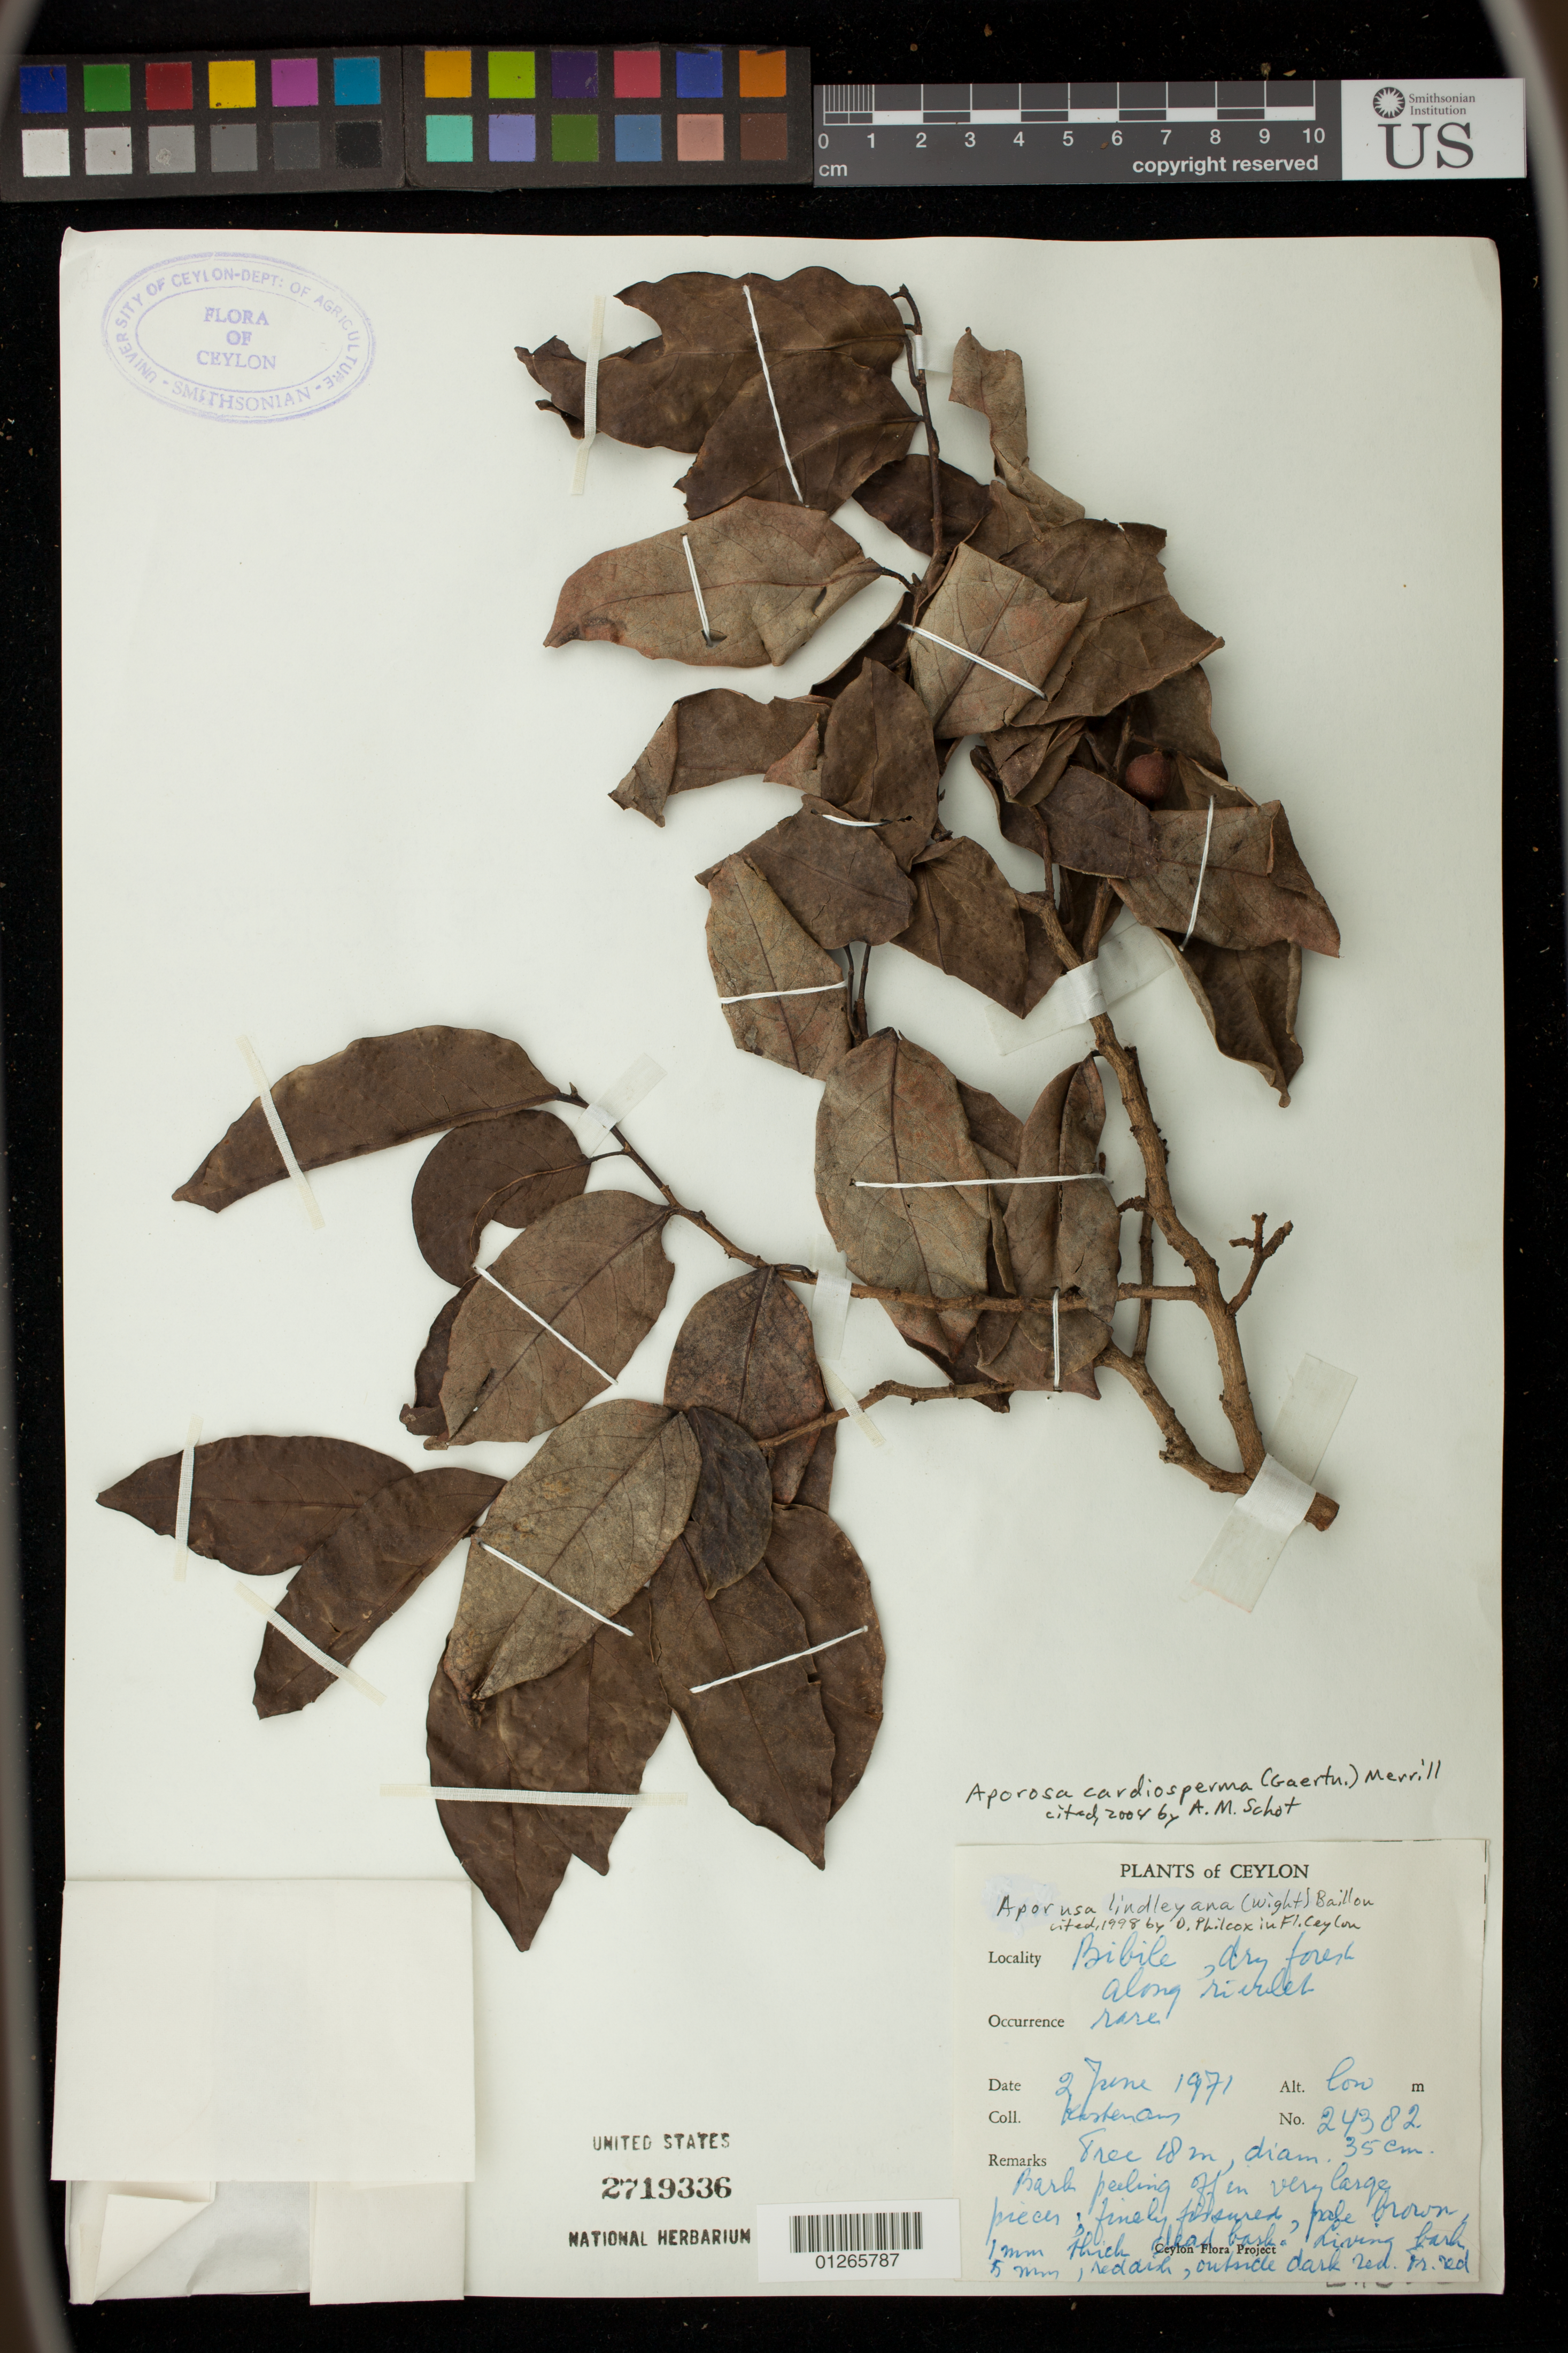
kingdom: Plantae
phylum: Tracheophyta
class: Magnoliopsida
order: Malpighiales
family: Phyllanthaceae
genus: Aporosa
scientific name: Aporosa cardiosperma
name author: (Gaertn.) Merr.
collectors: K. Kochummen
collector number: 24382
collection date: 1971-06-02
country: Sri Lanka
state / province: Uva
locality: Bibile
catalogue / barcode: US 2713996